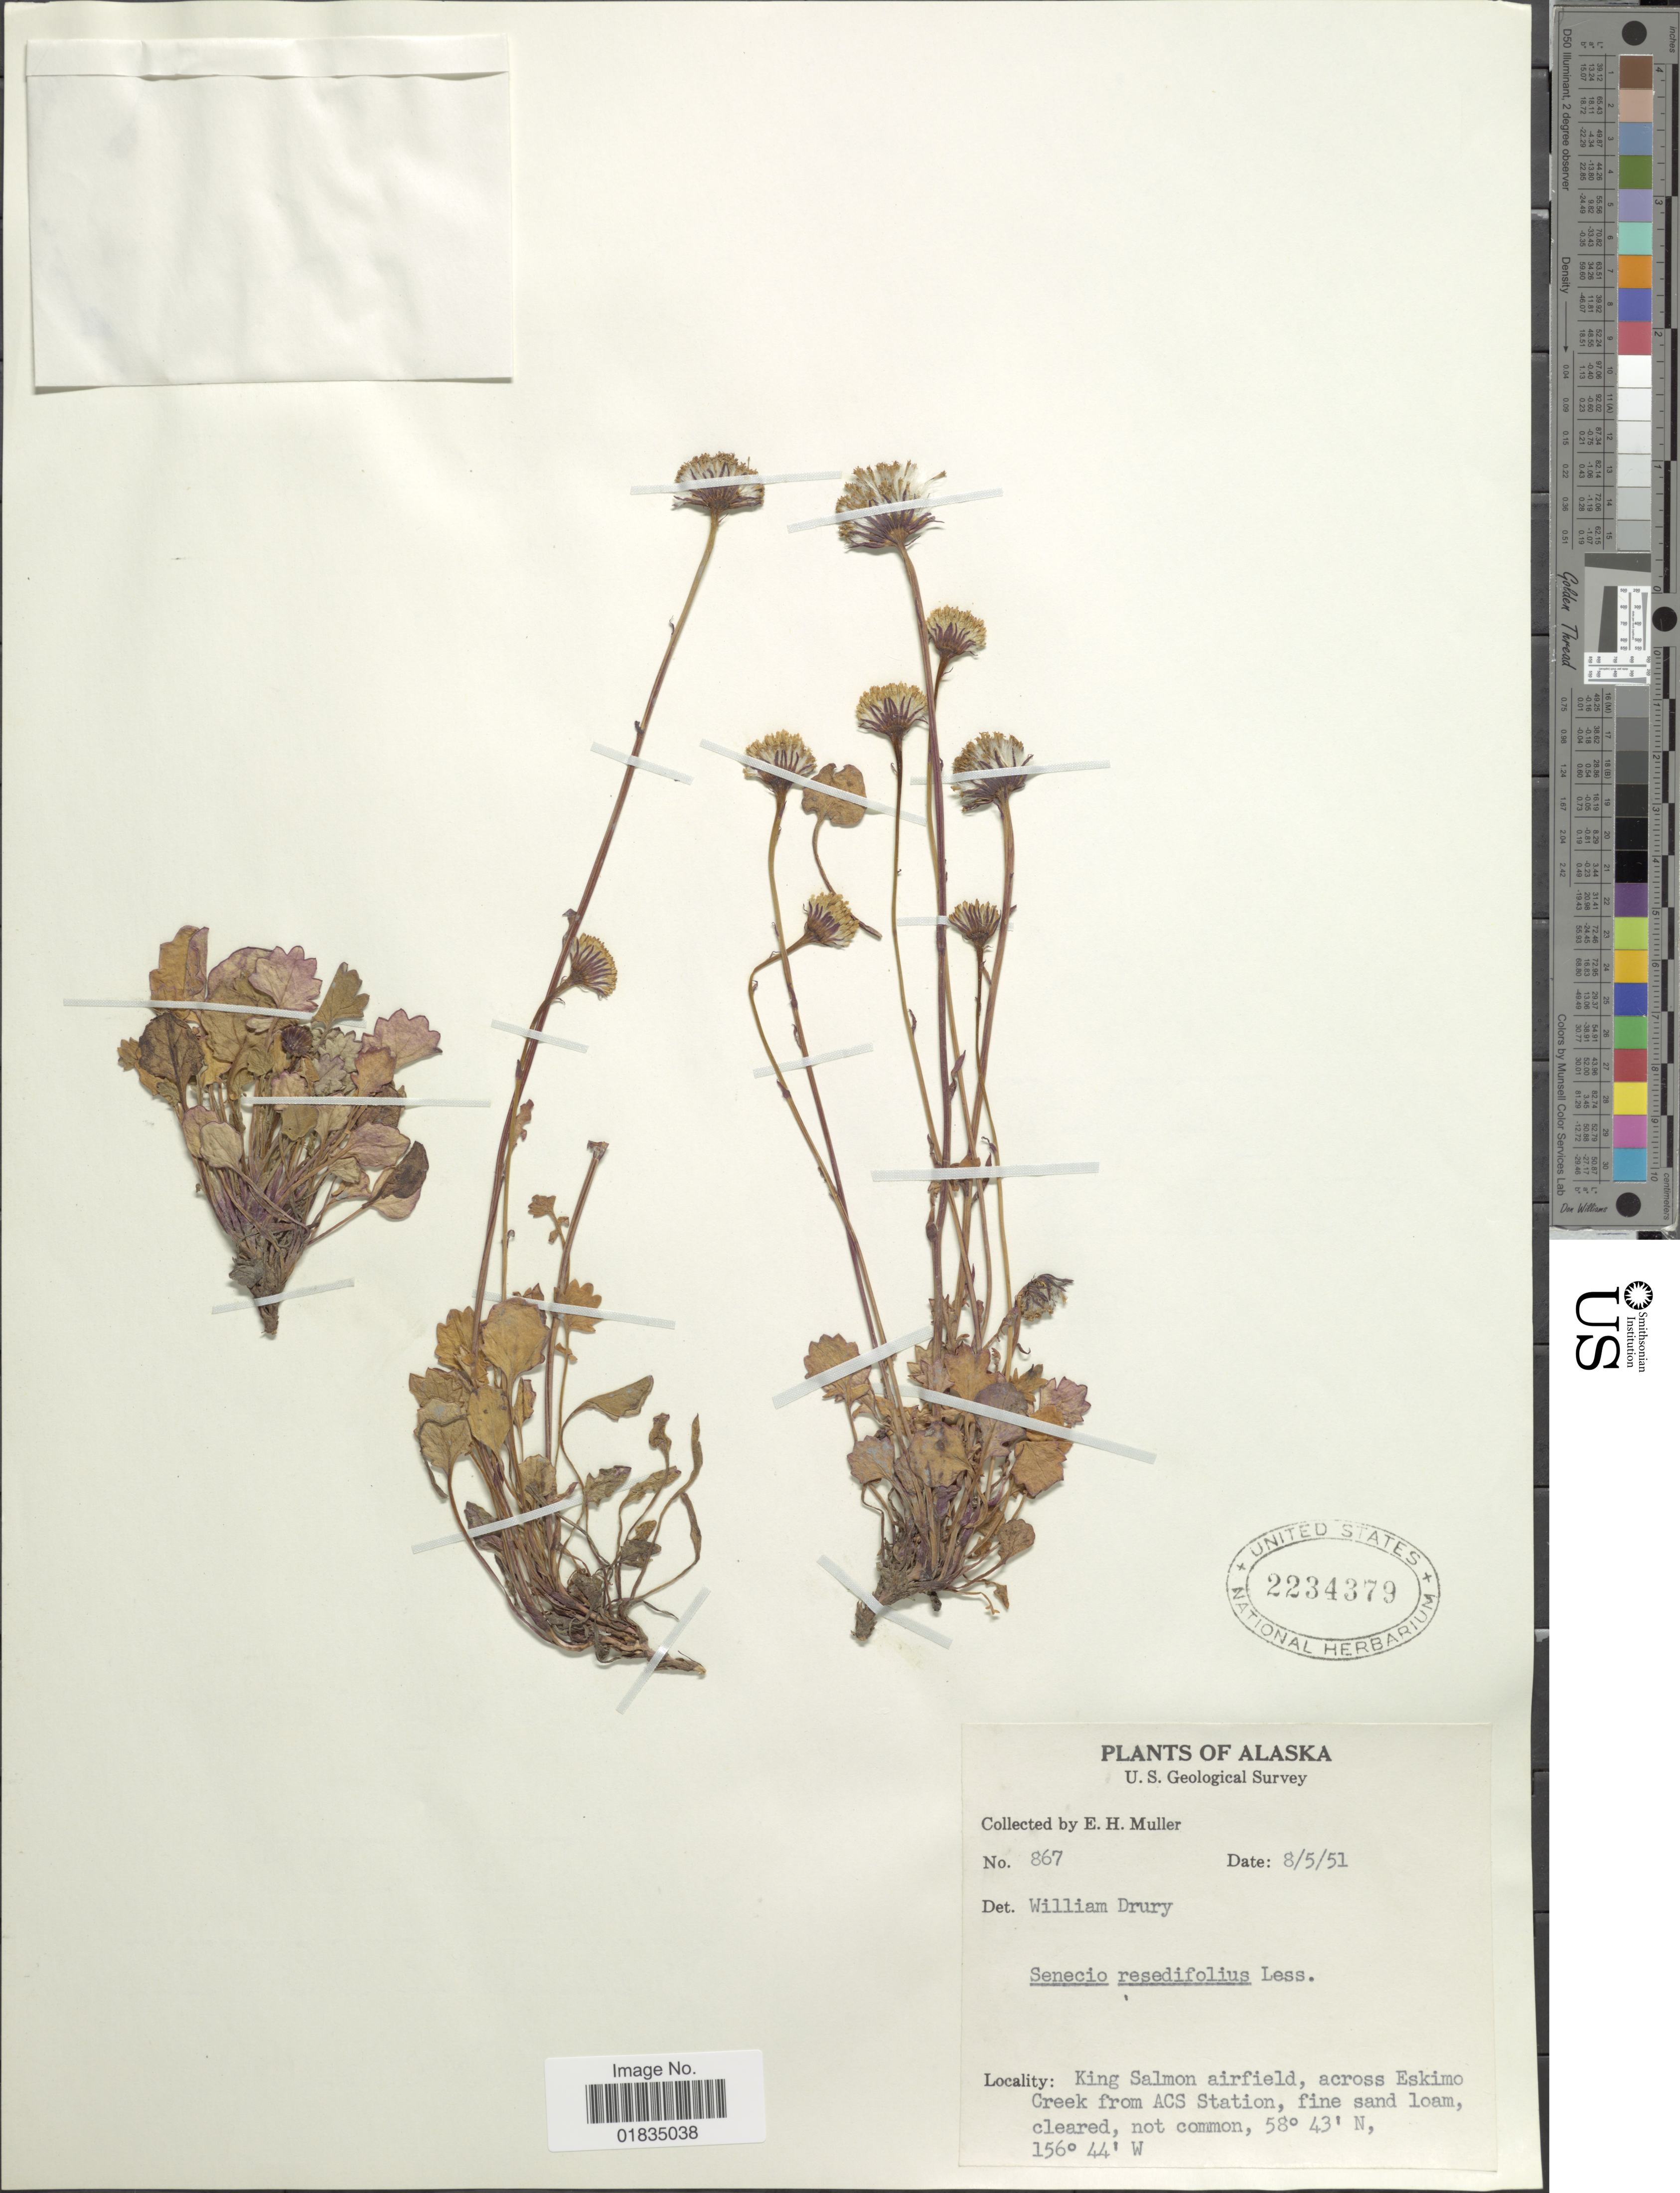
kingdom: Plantae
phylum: Tracheophyta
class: Magnoliopsida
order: Asterales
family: Asteraceae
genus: Packera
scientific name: Packera heterophylla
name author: (Fisch.) E. Wiebe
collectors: E. H. Muller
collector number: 867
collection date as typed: Transcribed d/m/y: 5/8/51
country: United States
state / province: Alaska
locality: Kin Salmon airfield, across Eskimo Creek from ACS Station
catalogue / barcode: US 2234379